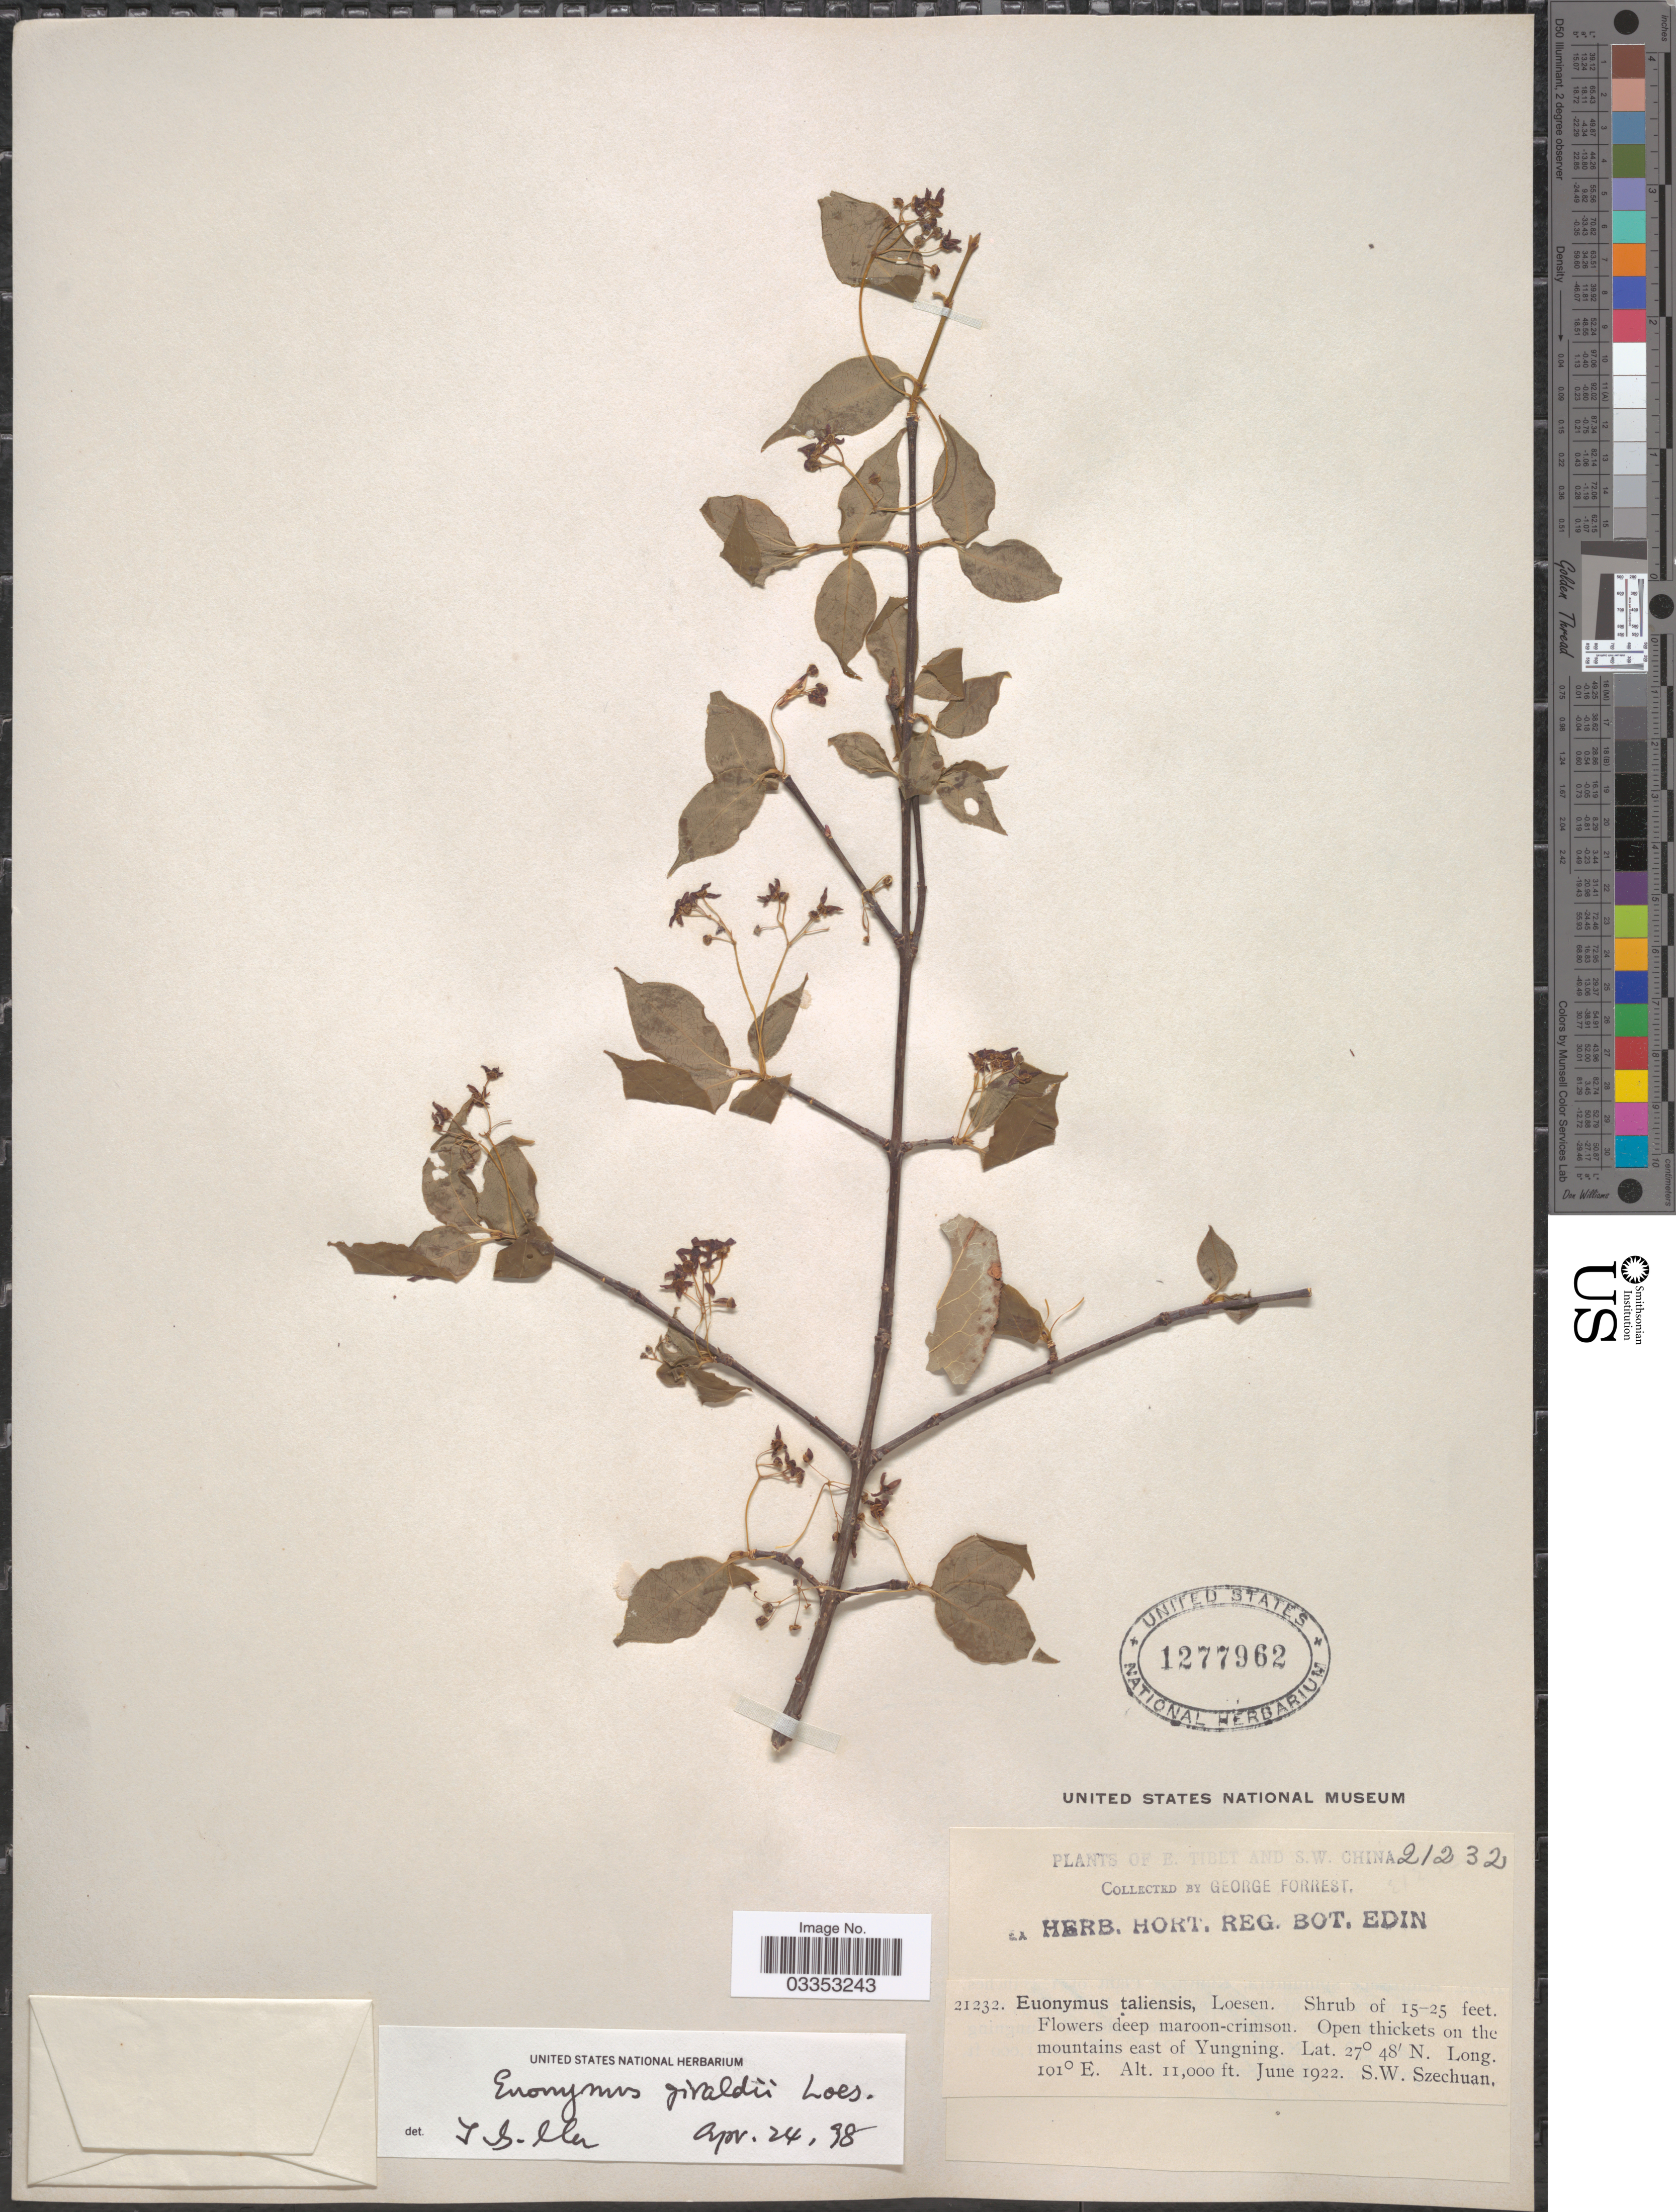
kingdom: Plantae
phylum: Tracheophyta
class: Magnoliopsida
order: Celastrales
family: Celastraceae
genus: Euonymus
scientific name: Euonymus giraldii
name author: Loes. ex Diels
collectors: G. Forrest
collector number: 21232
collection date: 1922-06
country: China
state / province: Sichuan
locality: E. Tibet and S.W. China. Open thickets on the mountains east of Yungning. S.W. Szechuan.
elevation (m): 3353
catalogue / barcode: US 1277962